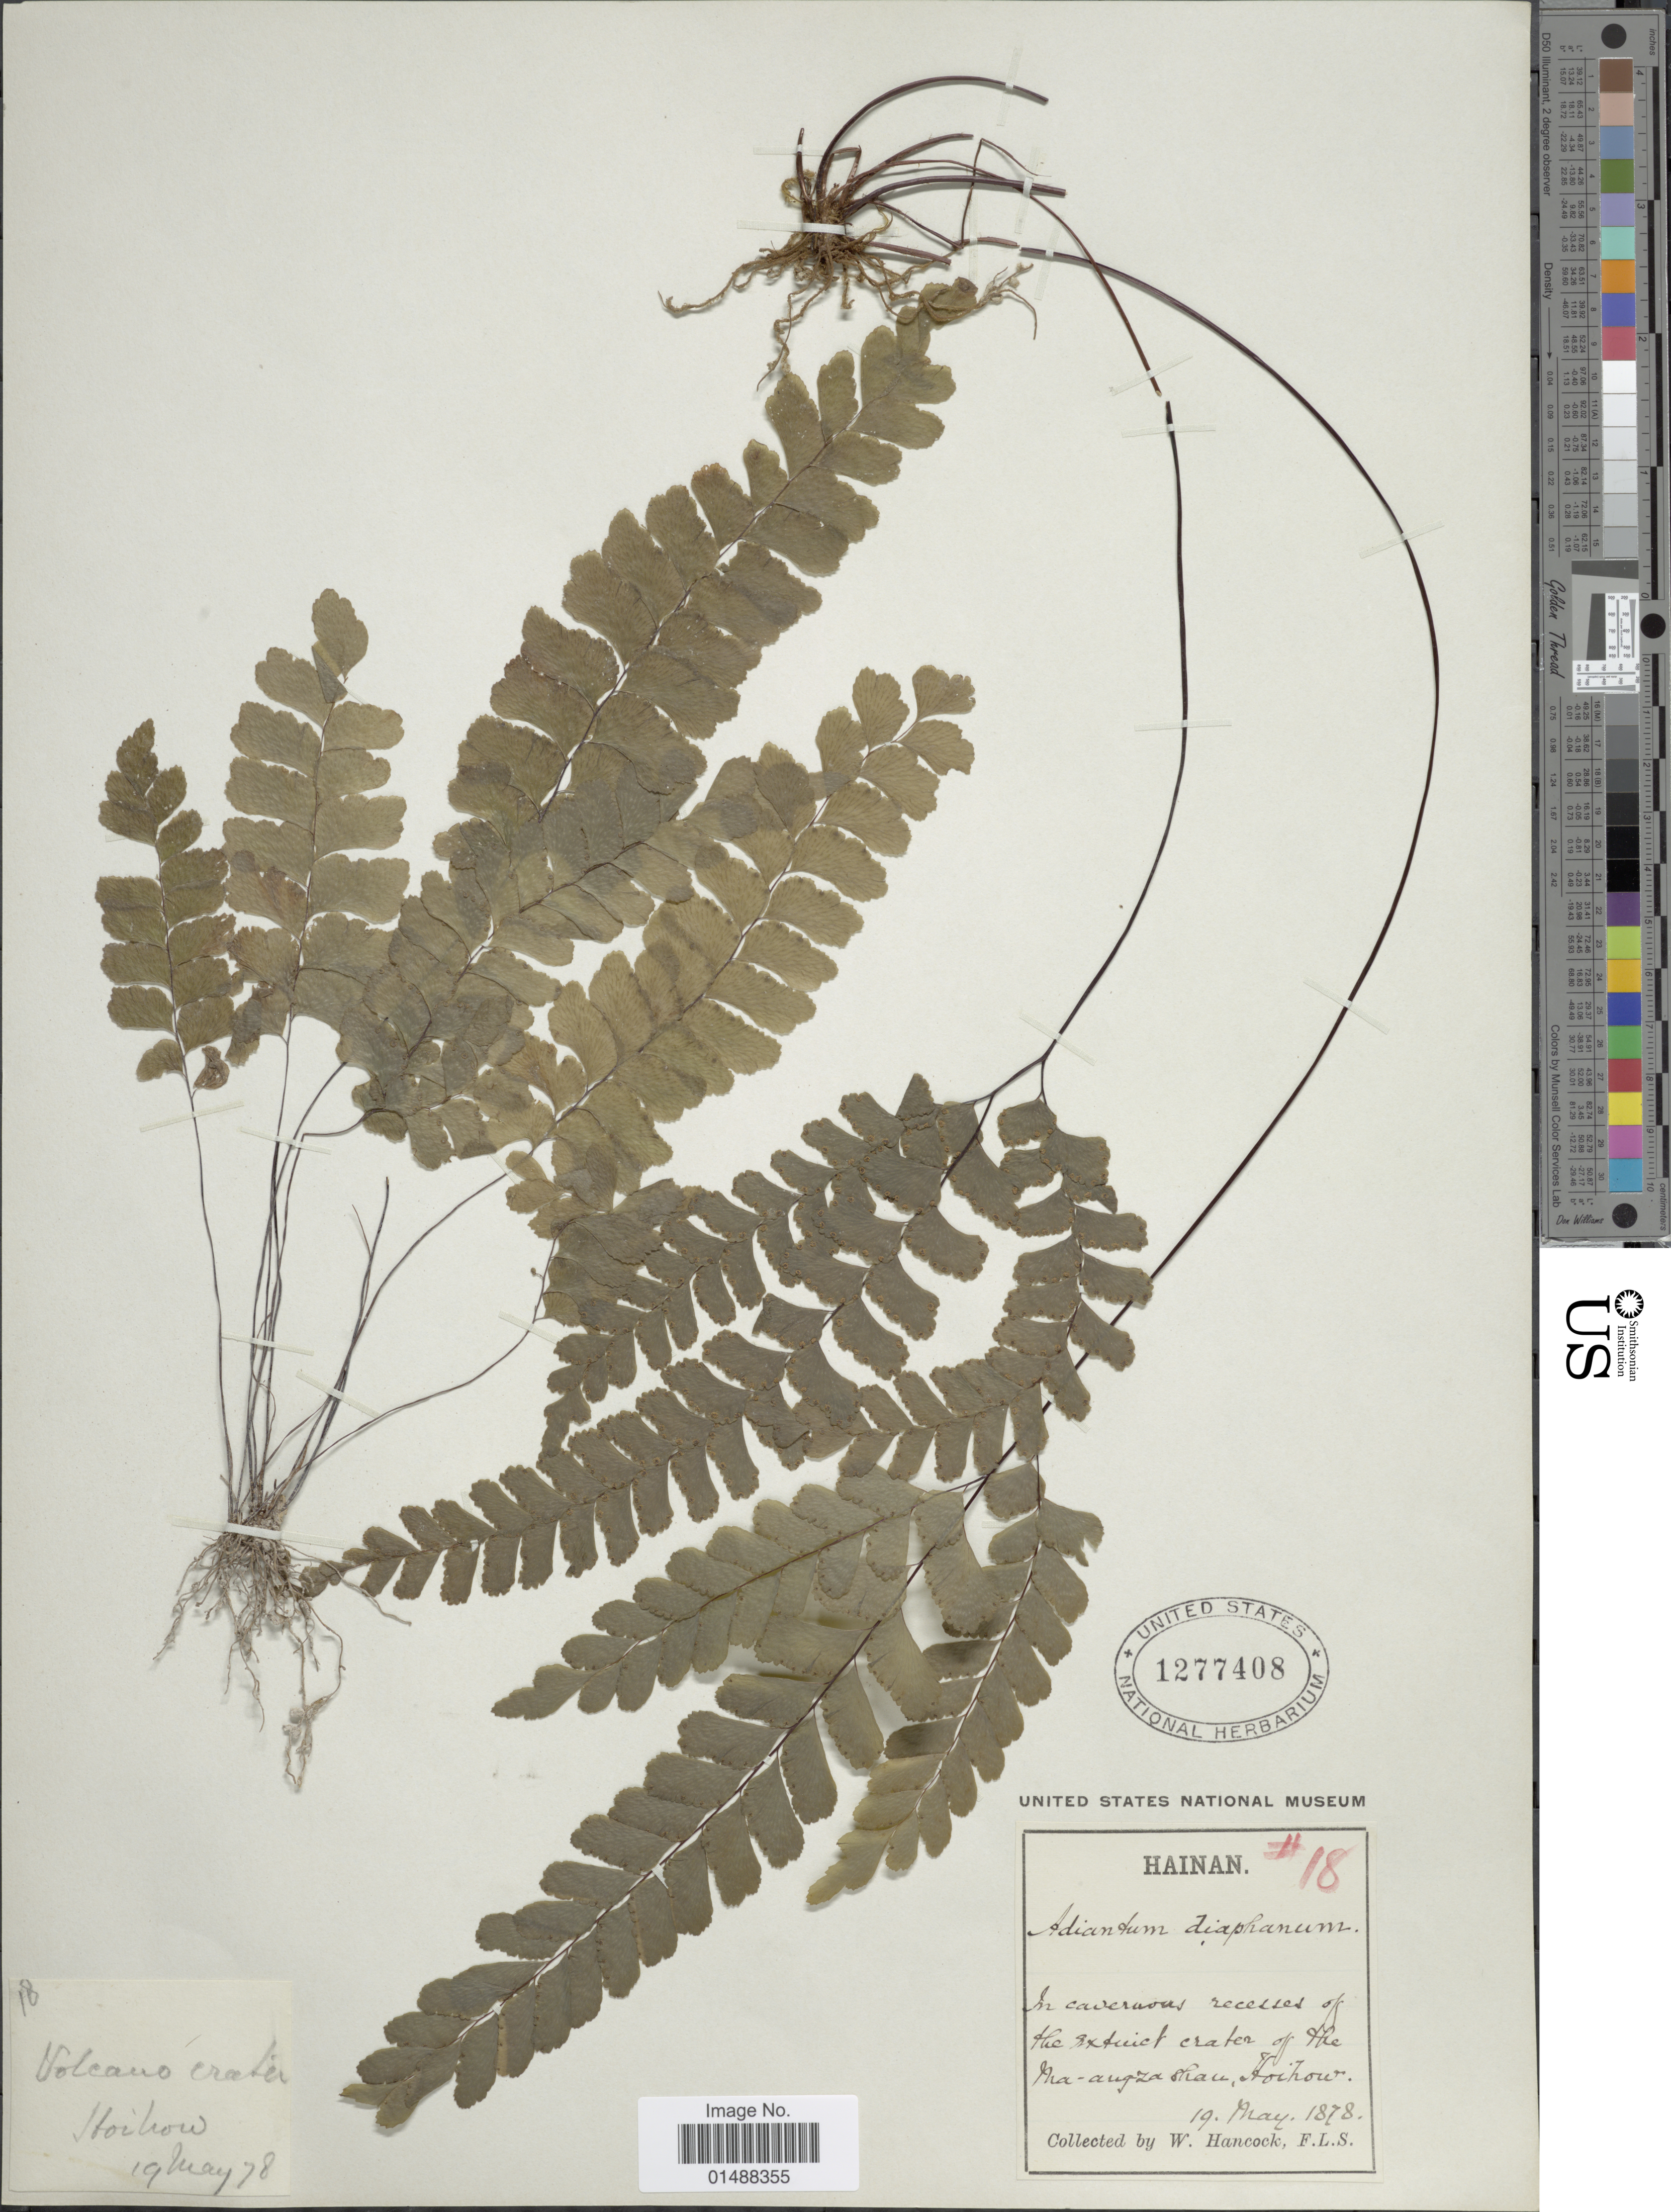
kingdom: Plantae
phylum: Tracheophyta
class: Polypodiopsida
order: Polypodiales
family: Pteridaceae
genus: Adiantum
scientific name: Adiantum diaphanum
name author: Blume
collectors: W. Hancock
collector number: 18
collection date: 1878-05-19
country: China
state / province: Hainan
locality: In caveraous recesses of the [illegible text] crater of the Ma-angtza Shan, Hoihow.[interpreted]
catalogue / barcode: US 1277408